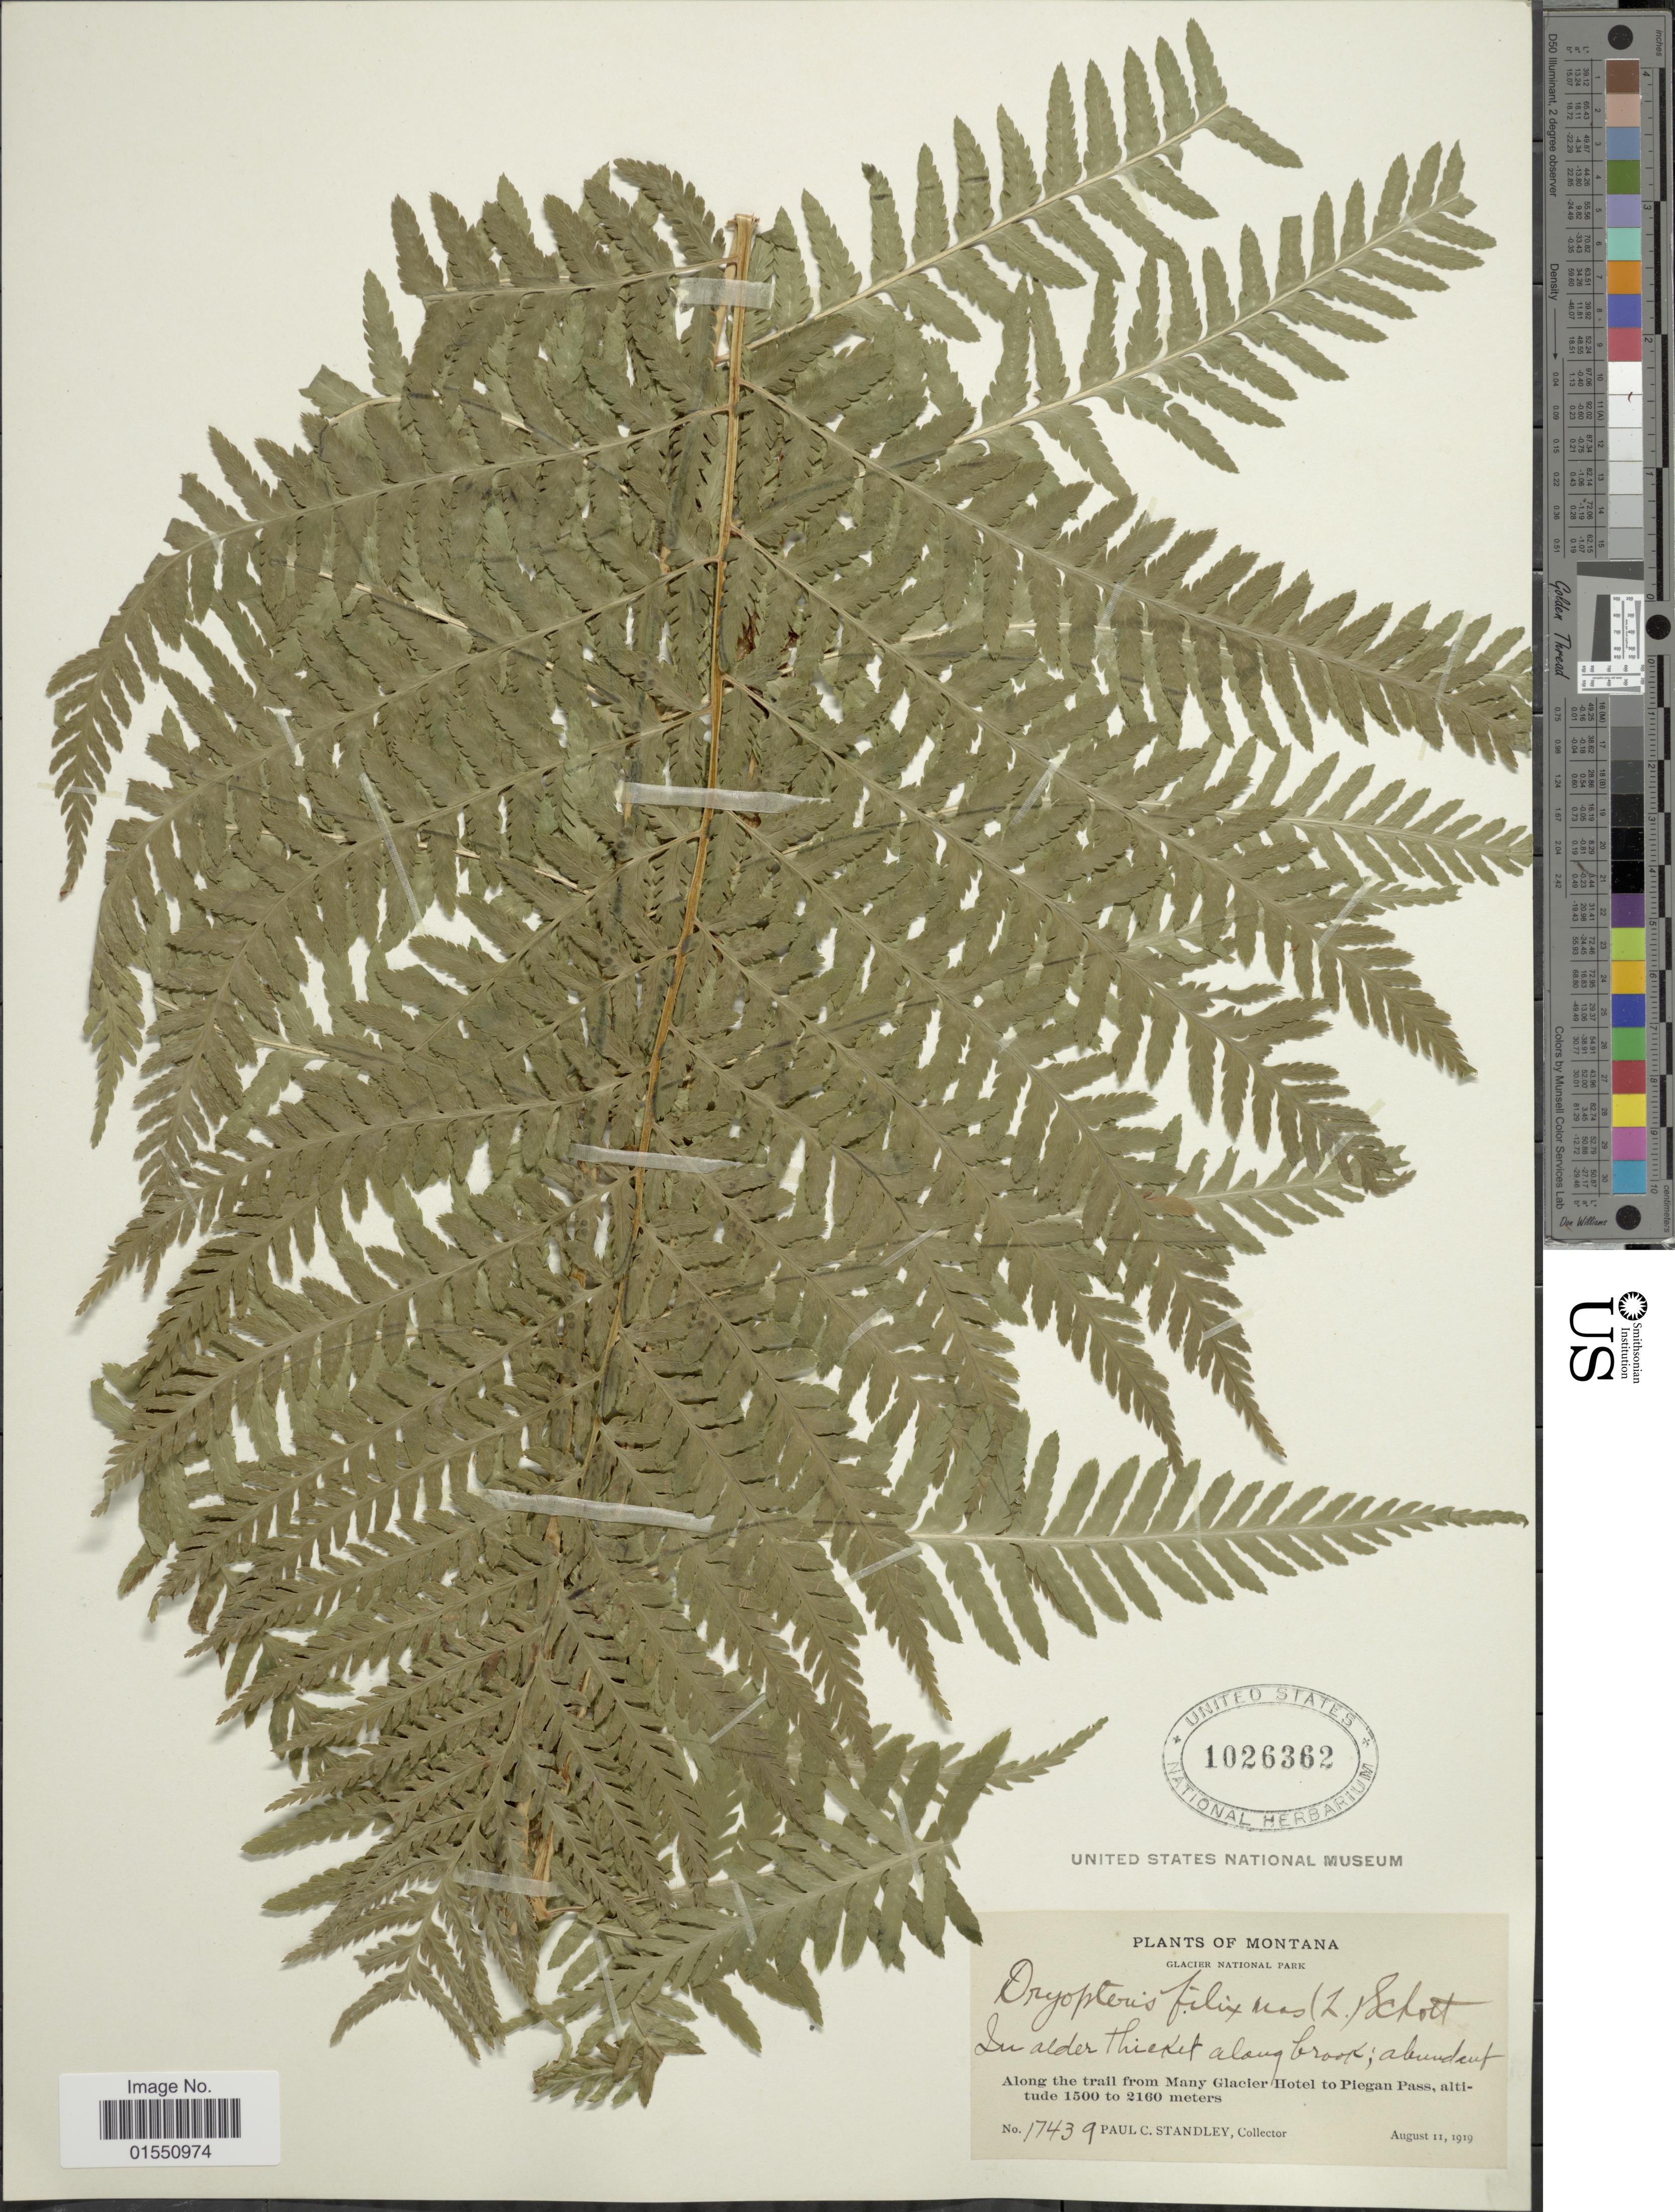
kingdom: Plantae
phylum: Tracheophyta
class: Polypodiopsida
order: Polypodiales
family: Dryopteridaceae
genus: Dryopteris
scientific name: Dryopteris filix-mas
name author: (L.) Schott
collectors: P. C. Standley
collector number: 17439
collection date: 1919-08-11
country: United States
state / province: Montana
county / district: Glacier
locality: Glacier National Park. Along the trail from Many Glacier Hotel to Piegan Pass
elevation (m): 1500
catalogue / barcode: US 1026362